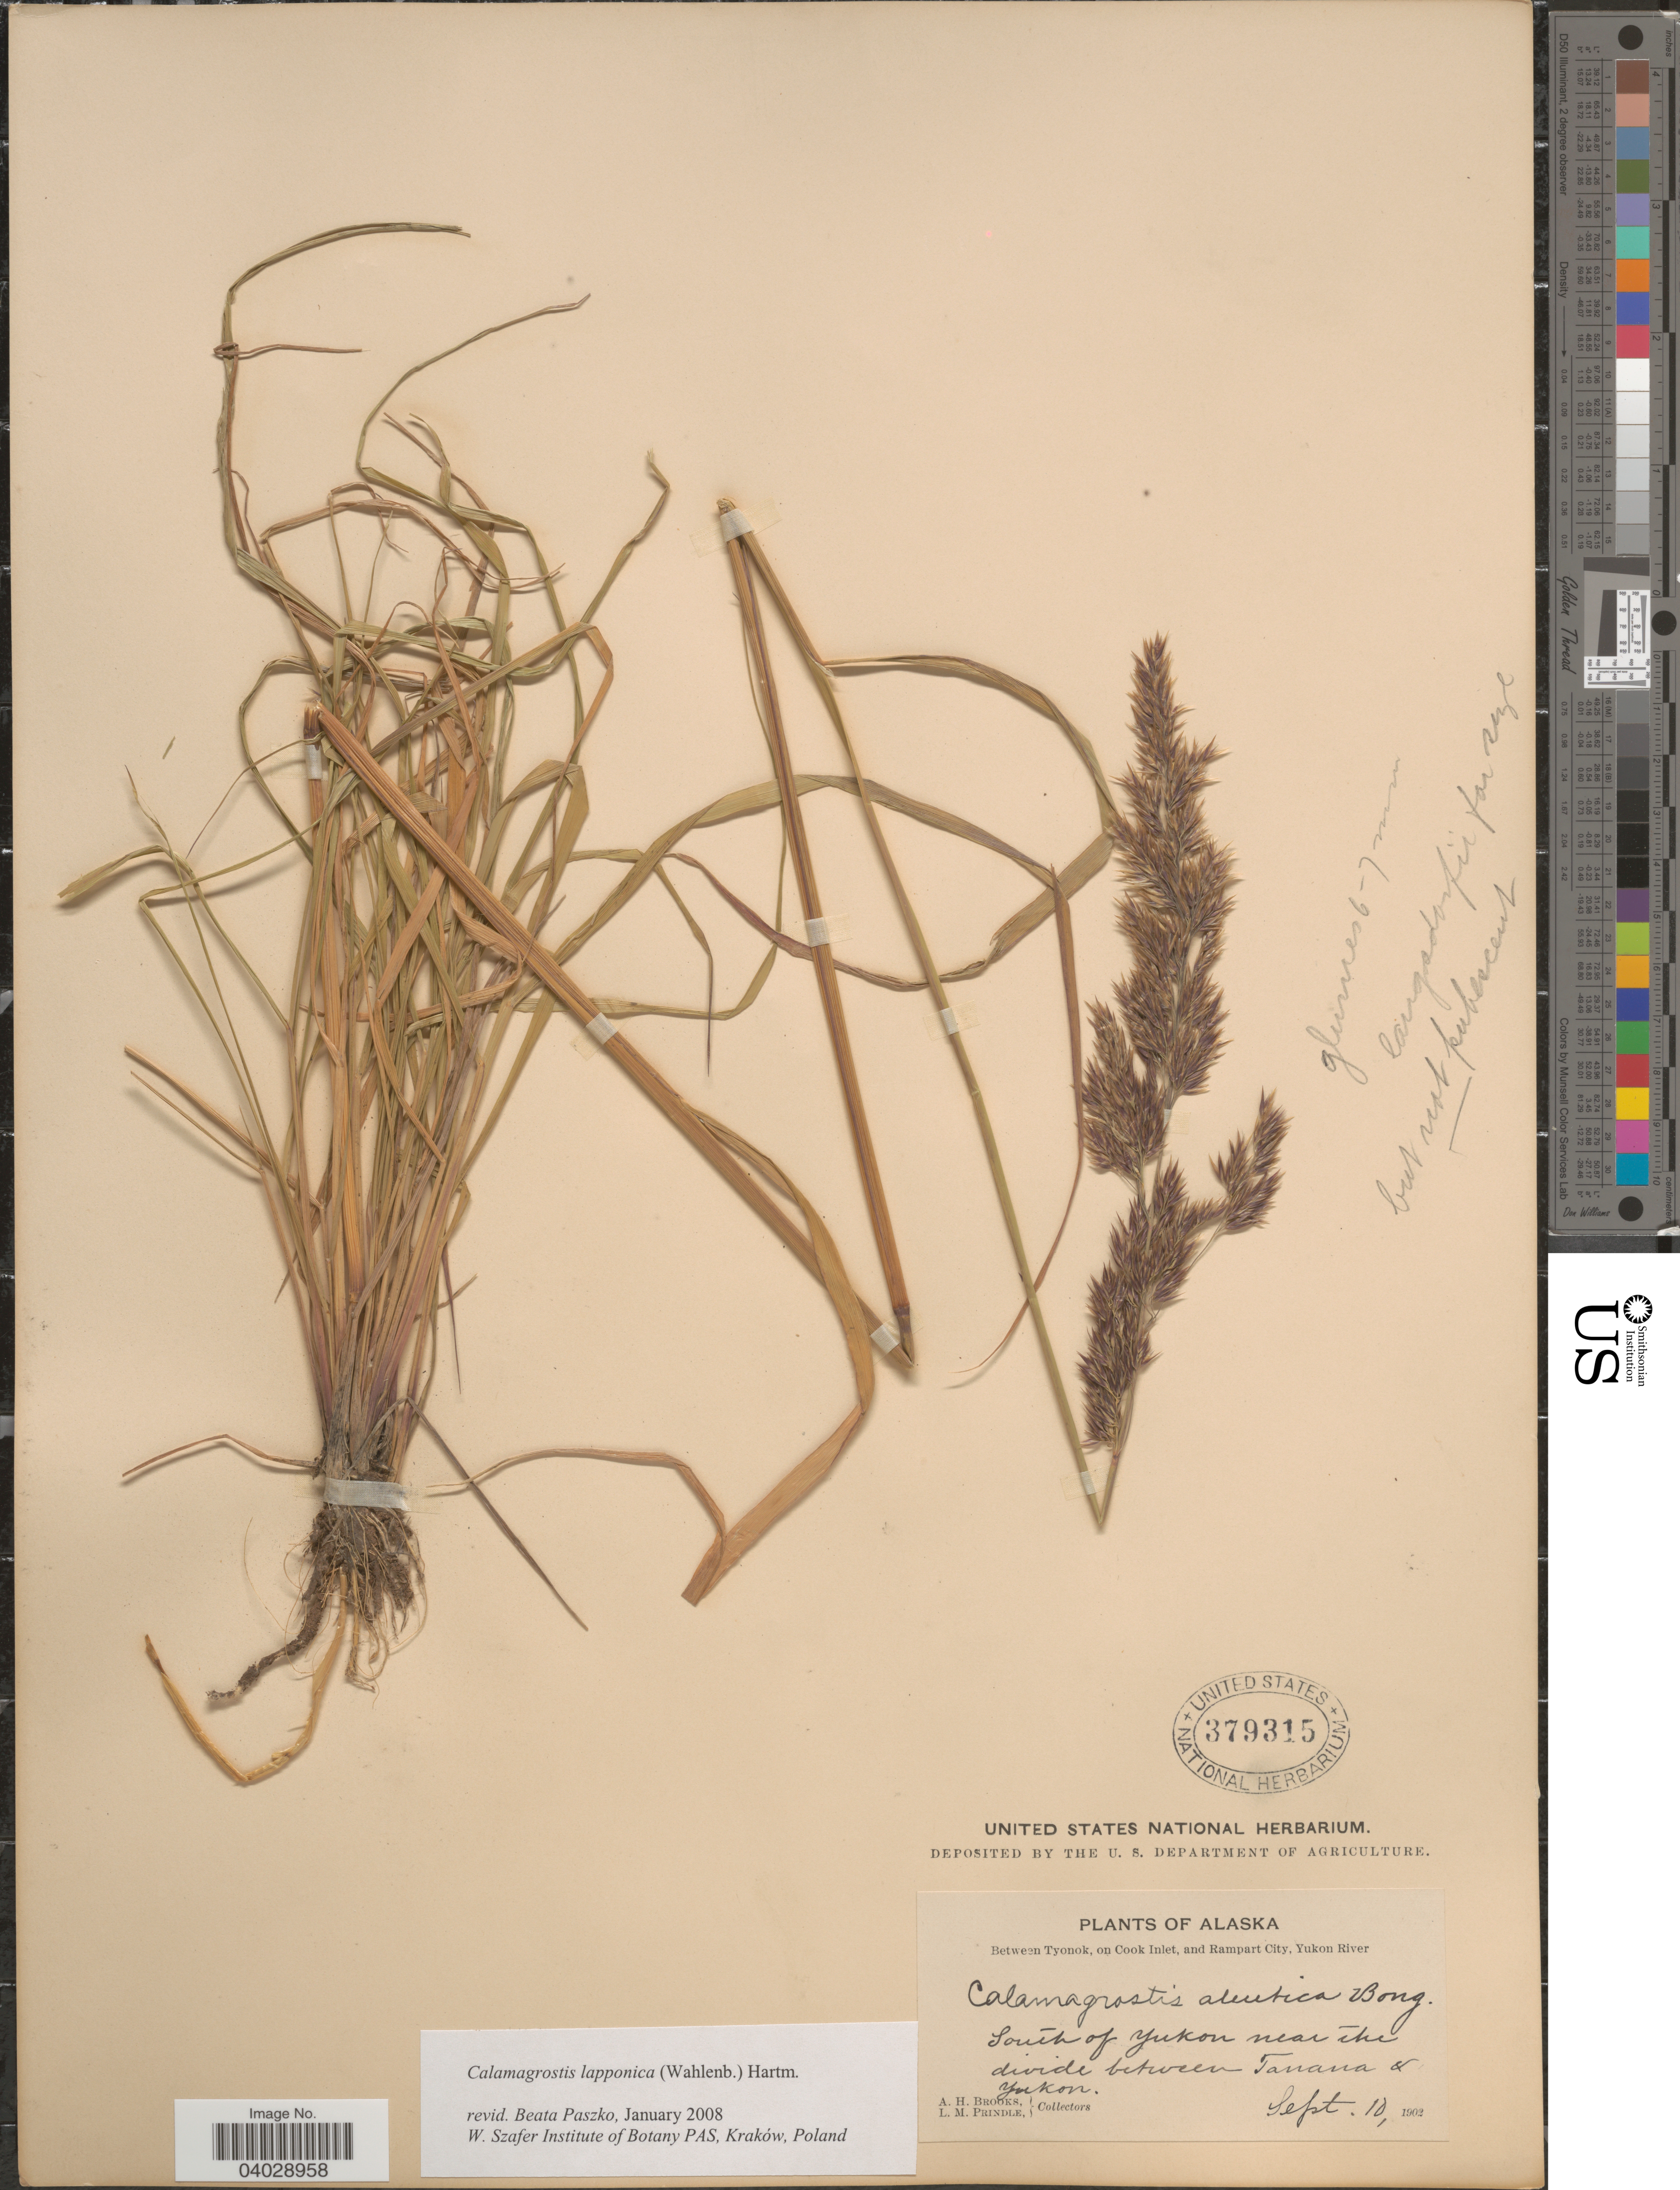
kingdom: Plantae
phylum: Tracheophyta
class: Liliopsida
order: Poales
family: Poaceae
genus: Calamagrostis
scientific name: Calamagrostis lapponica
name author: (Wahlenb.) Hartm.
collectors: A. Brooks & L. Prindle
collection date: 1902-09-10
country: United States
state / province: Alaska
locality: Between Tyonok, on Cook Inlet, and Rampart City, Yukon River. South of Yukon near the divide between Tanana & Yukon.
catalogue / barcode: US 379315